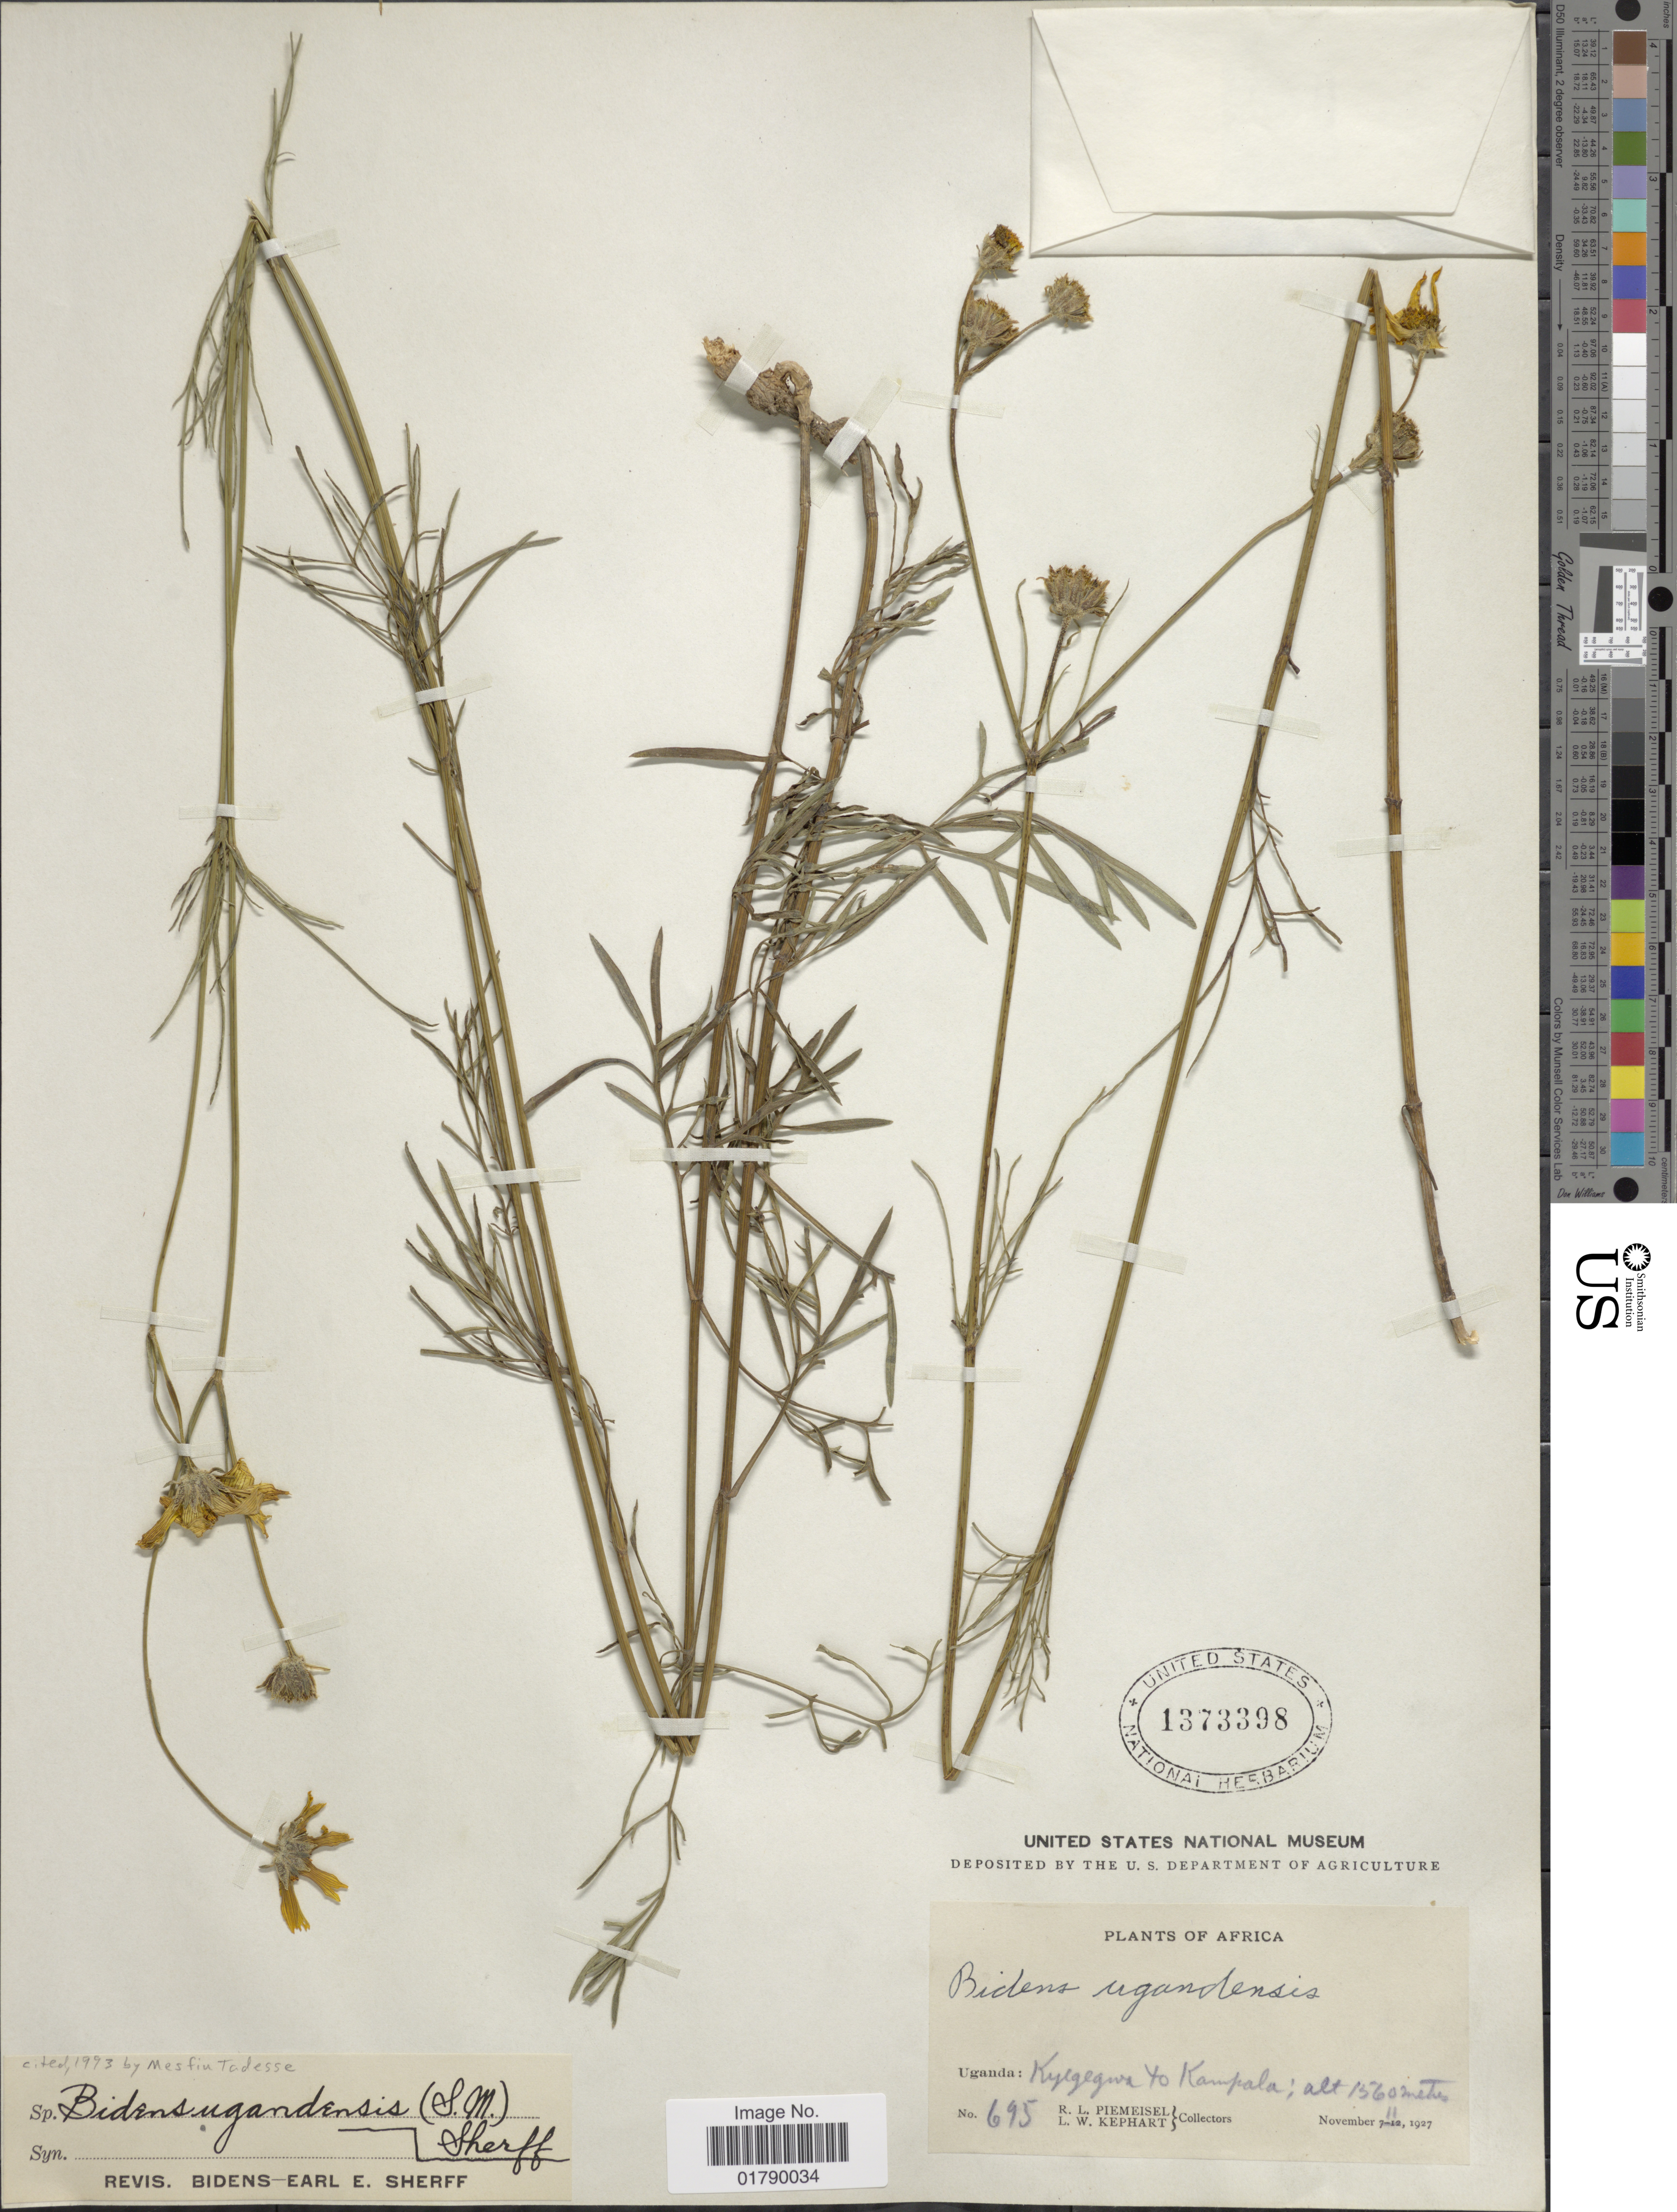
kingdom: Plantae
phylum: Tracheophyta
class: Magnoliopsida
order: Asterales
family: Asteraceae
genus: Bidens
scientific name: Bidens ugandensis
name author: (S. Moore) Sherff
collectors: R. L. Piemeisel & L. W. Kephart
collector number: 695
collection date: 1927-11-07/1927-11-11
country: Uganda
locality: Kylgegawa yo Kampala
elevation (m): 1560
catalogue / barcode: US 1373398